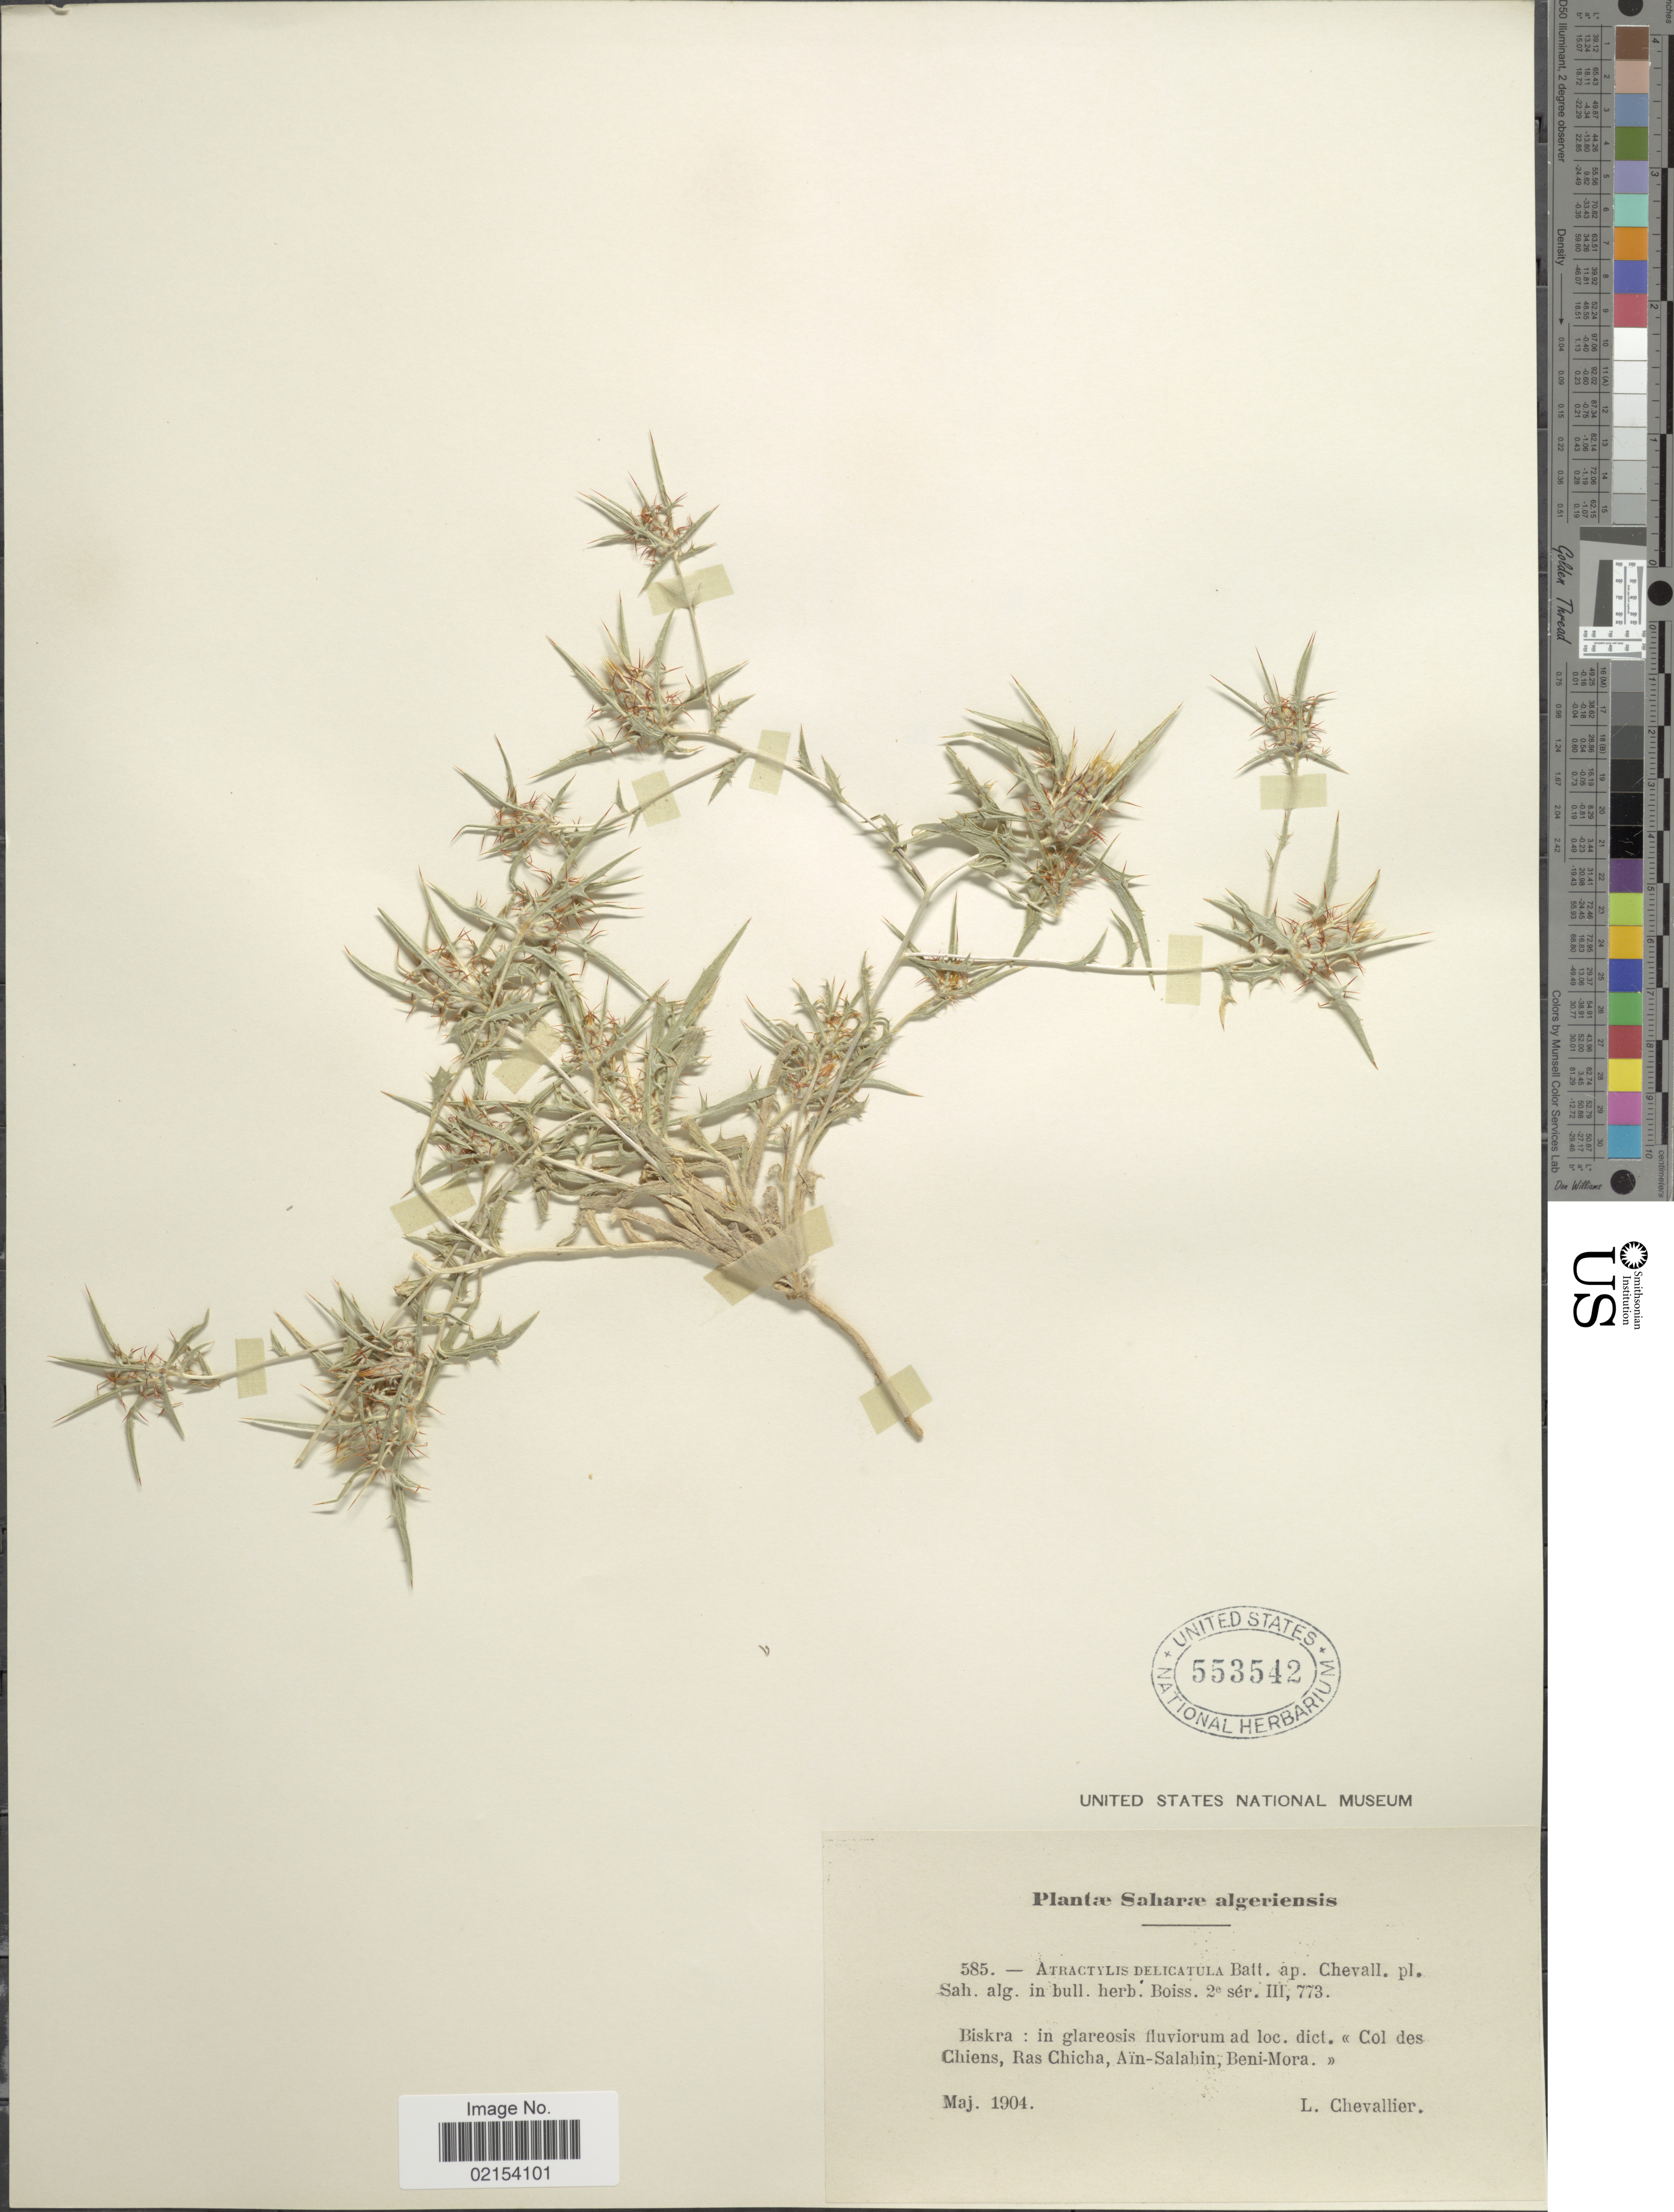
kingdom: Plantae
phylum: Tracheophyta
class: Magnoliopsida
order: Asterales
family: Asteraceae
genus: Atractylis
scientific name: Atractylis delicatula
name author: Batt. ex L. Chevall.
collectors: L. Chevallier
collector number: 585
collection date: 1904-05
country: Algeria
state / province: Biskra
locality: Ad loc. dict. ( Col des Chiens, Ras Chicha, Ain-Salahin, beni-Mora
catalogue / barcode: US 553542